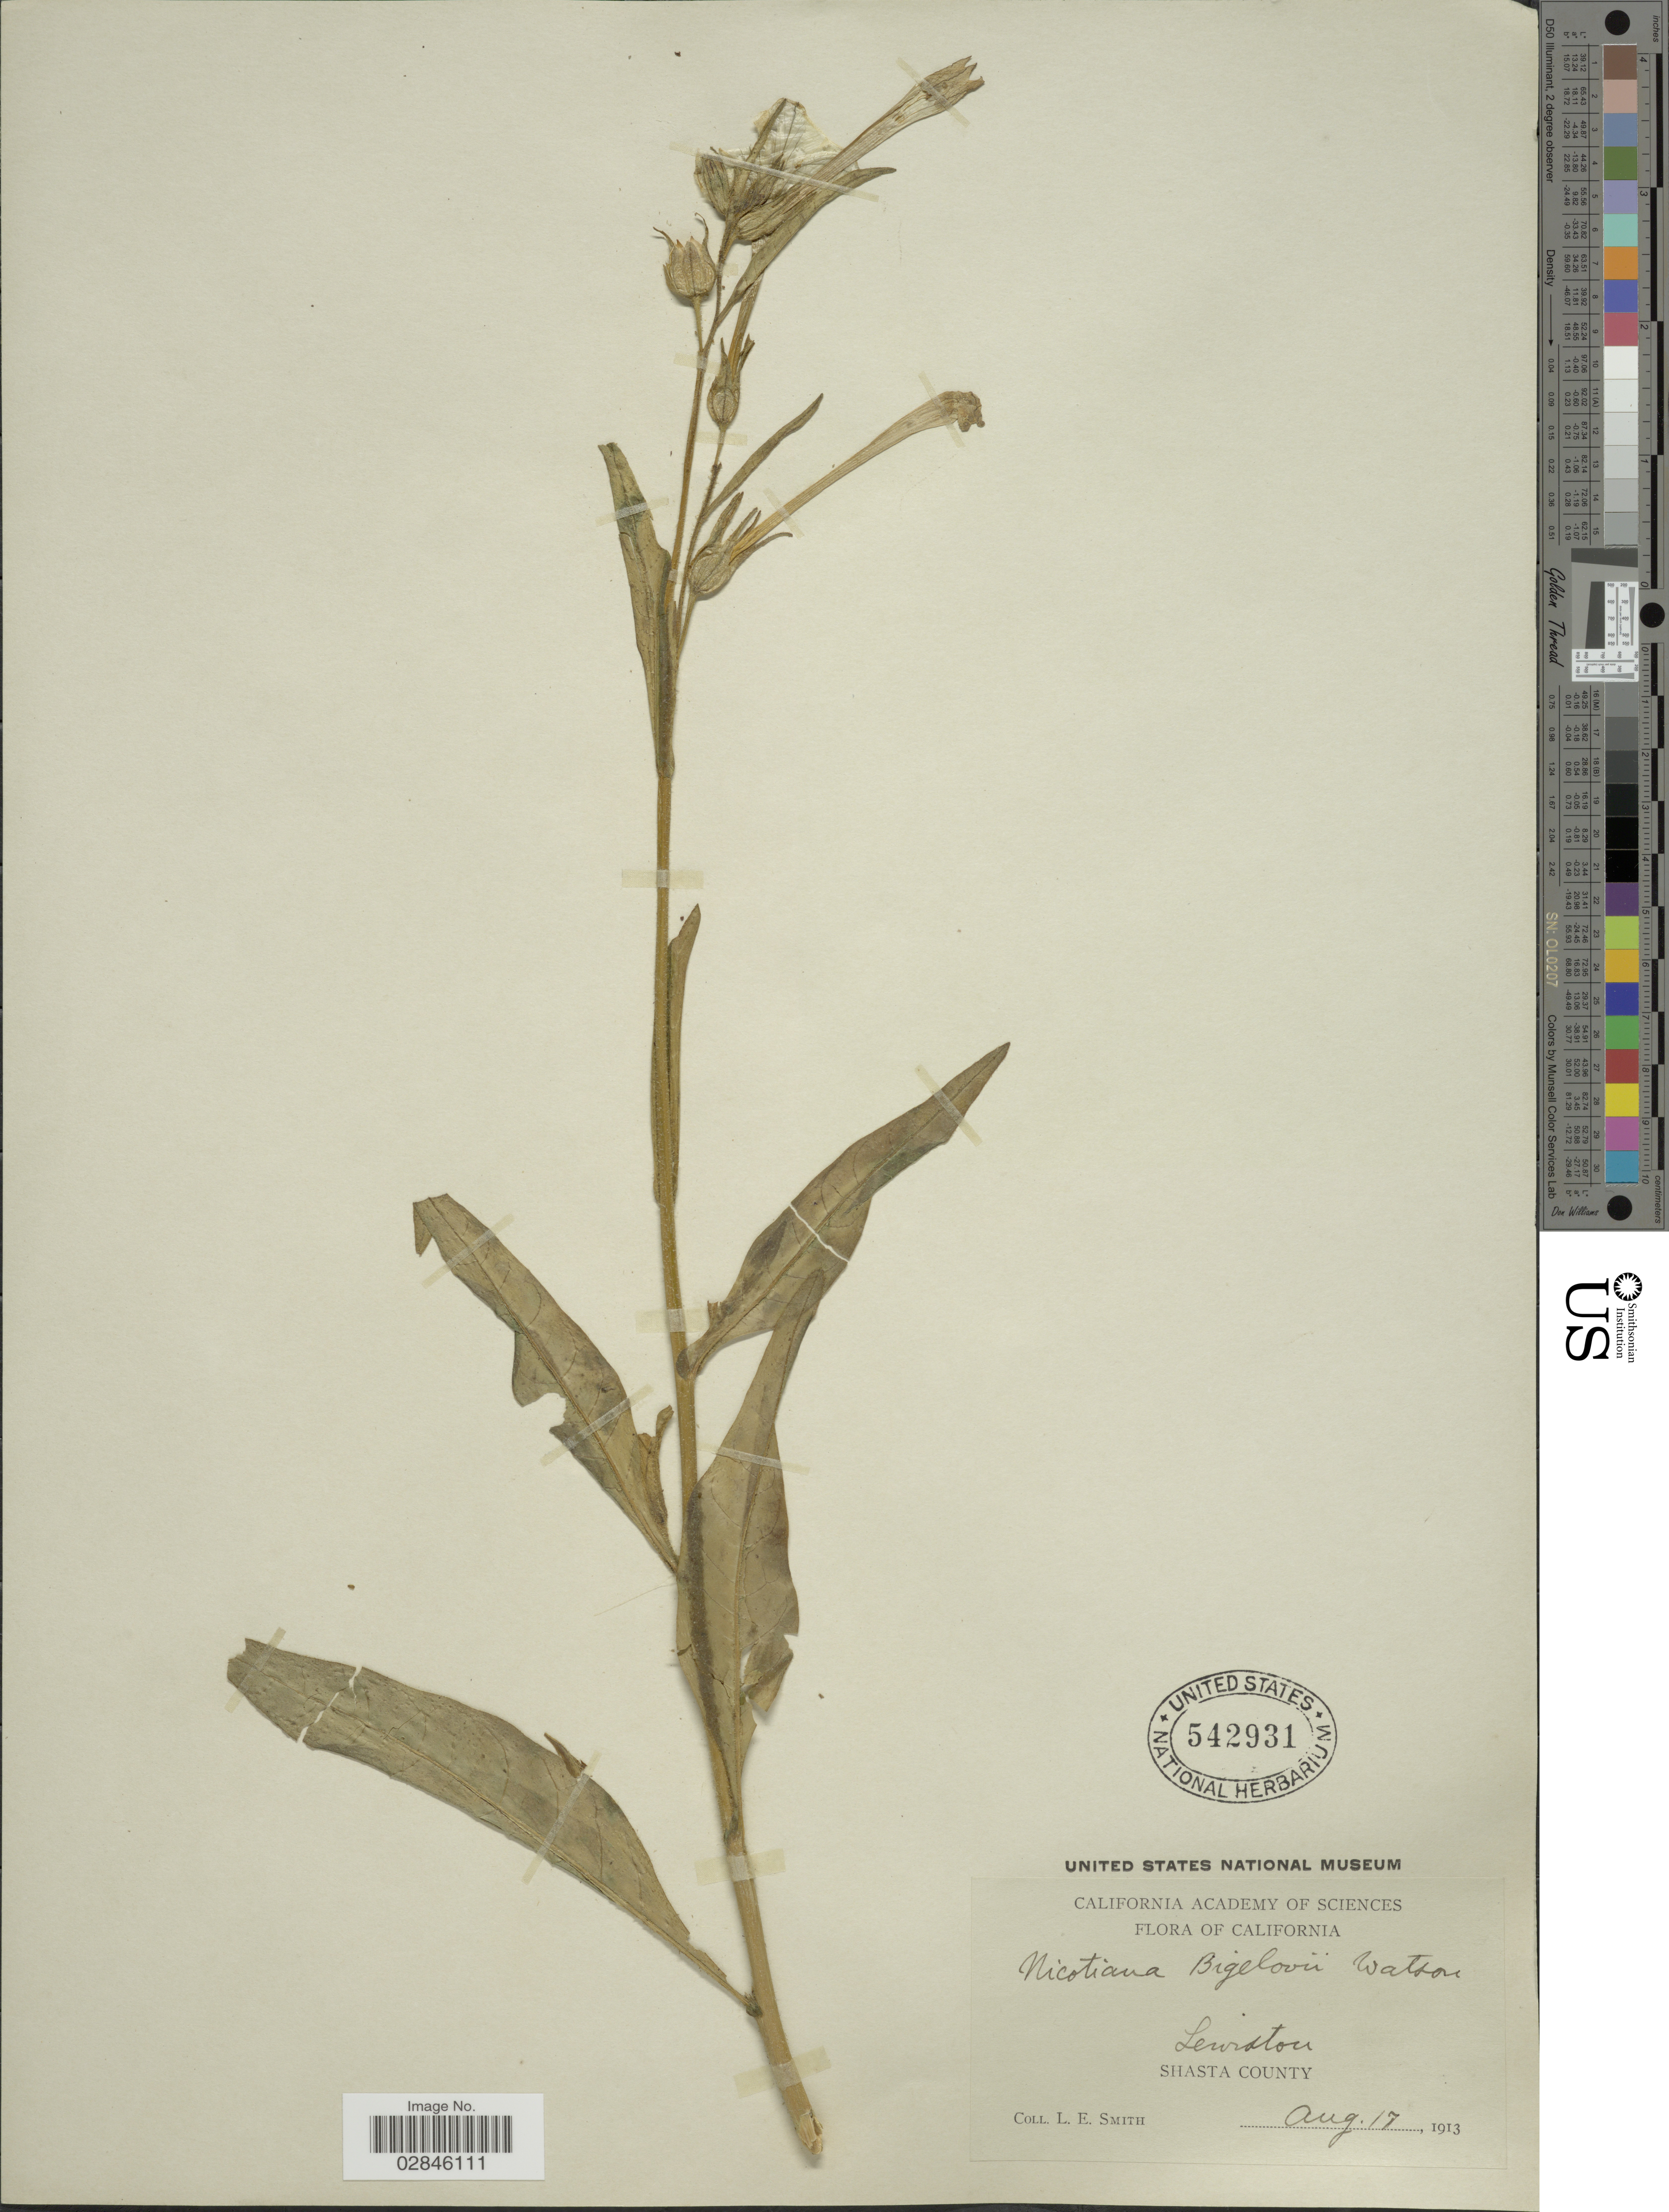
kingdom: Plantae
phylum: Tracheophyta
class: Magnoliopsida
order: Solanales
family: Solanaceae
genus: Nicotiana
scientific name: Nicotiana bigelovii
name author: S. Watson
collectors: L. E. Smith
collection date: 1913-08-17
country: United States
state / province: California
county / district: Shasta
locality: Lewiston, Shasta County.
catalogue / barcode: US 542931